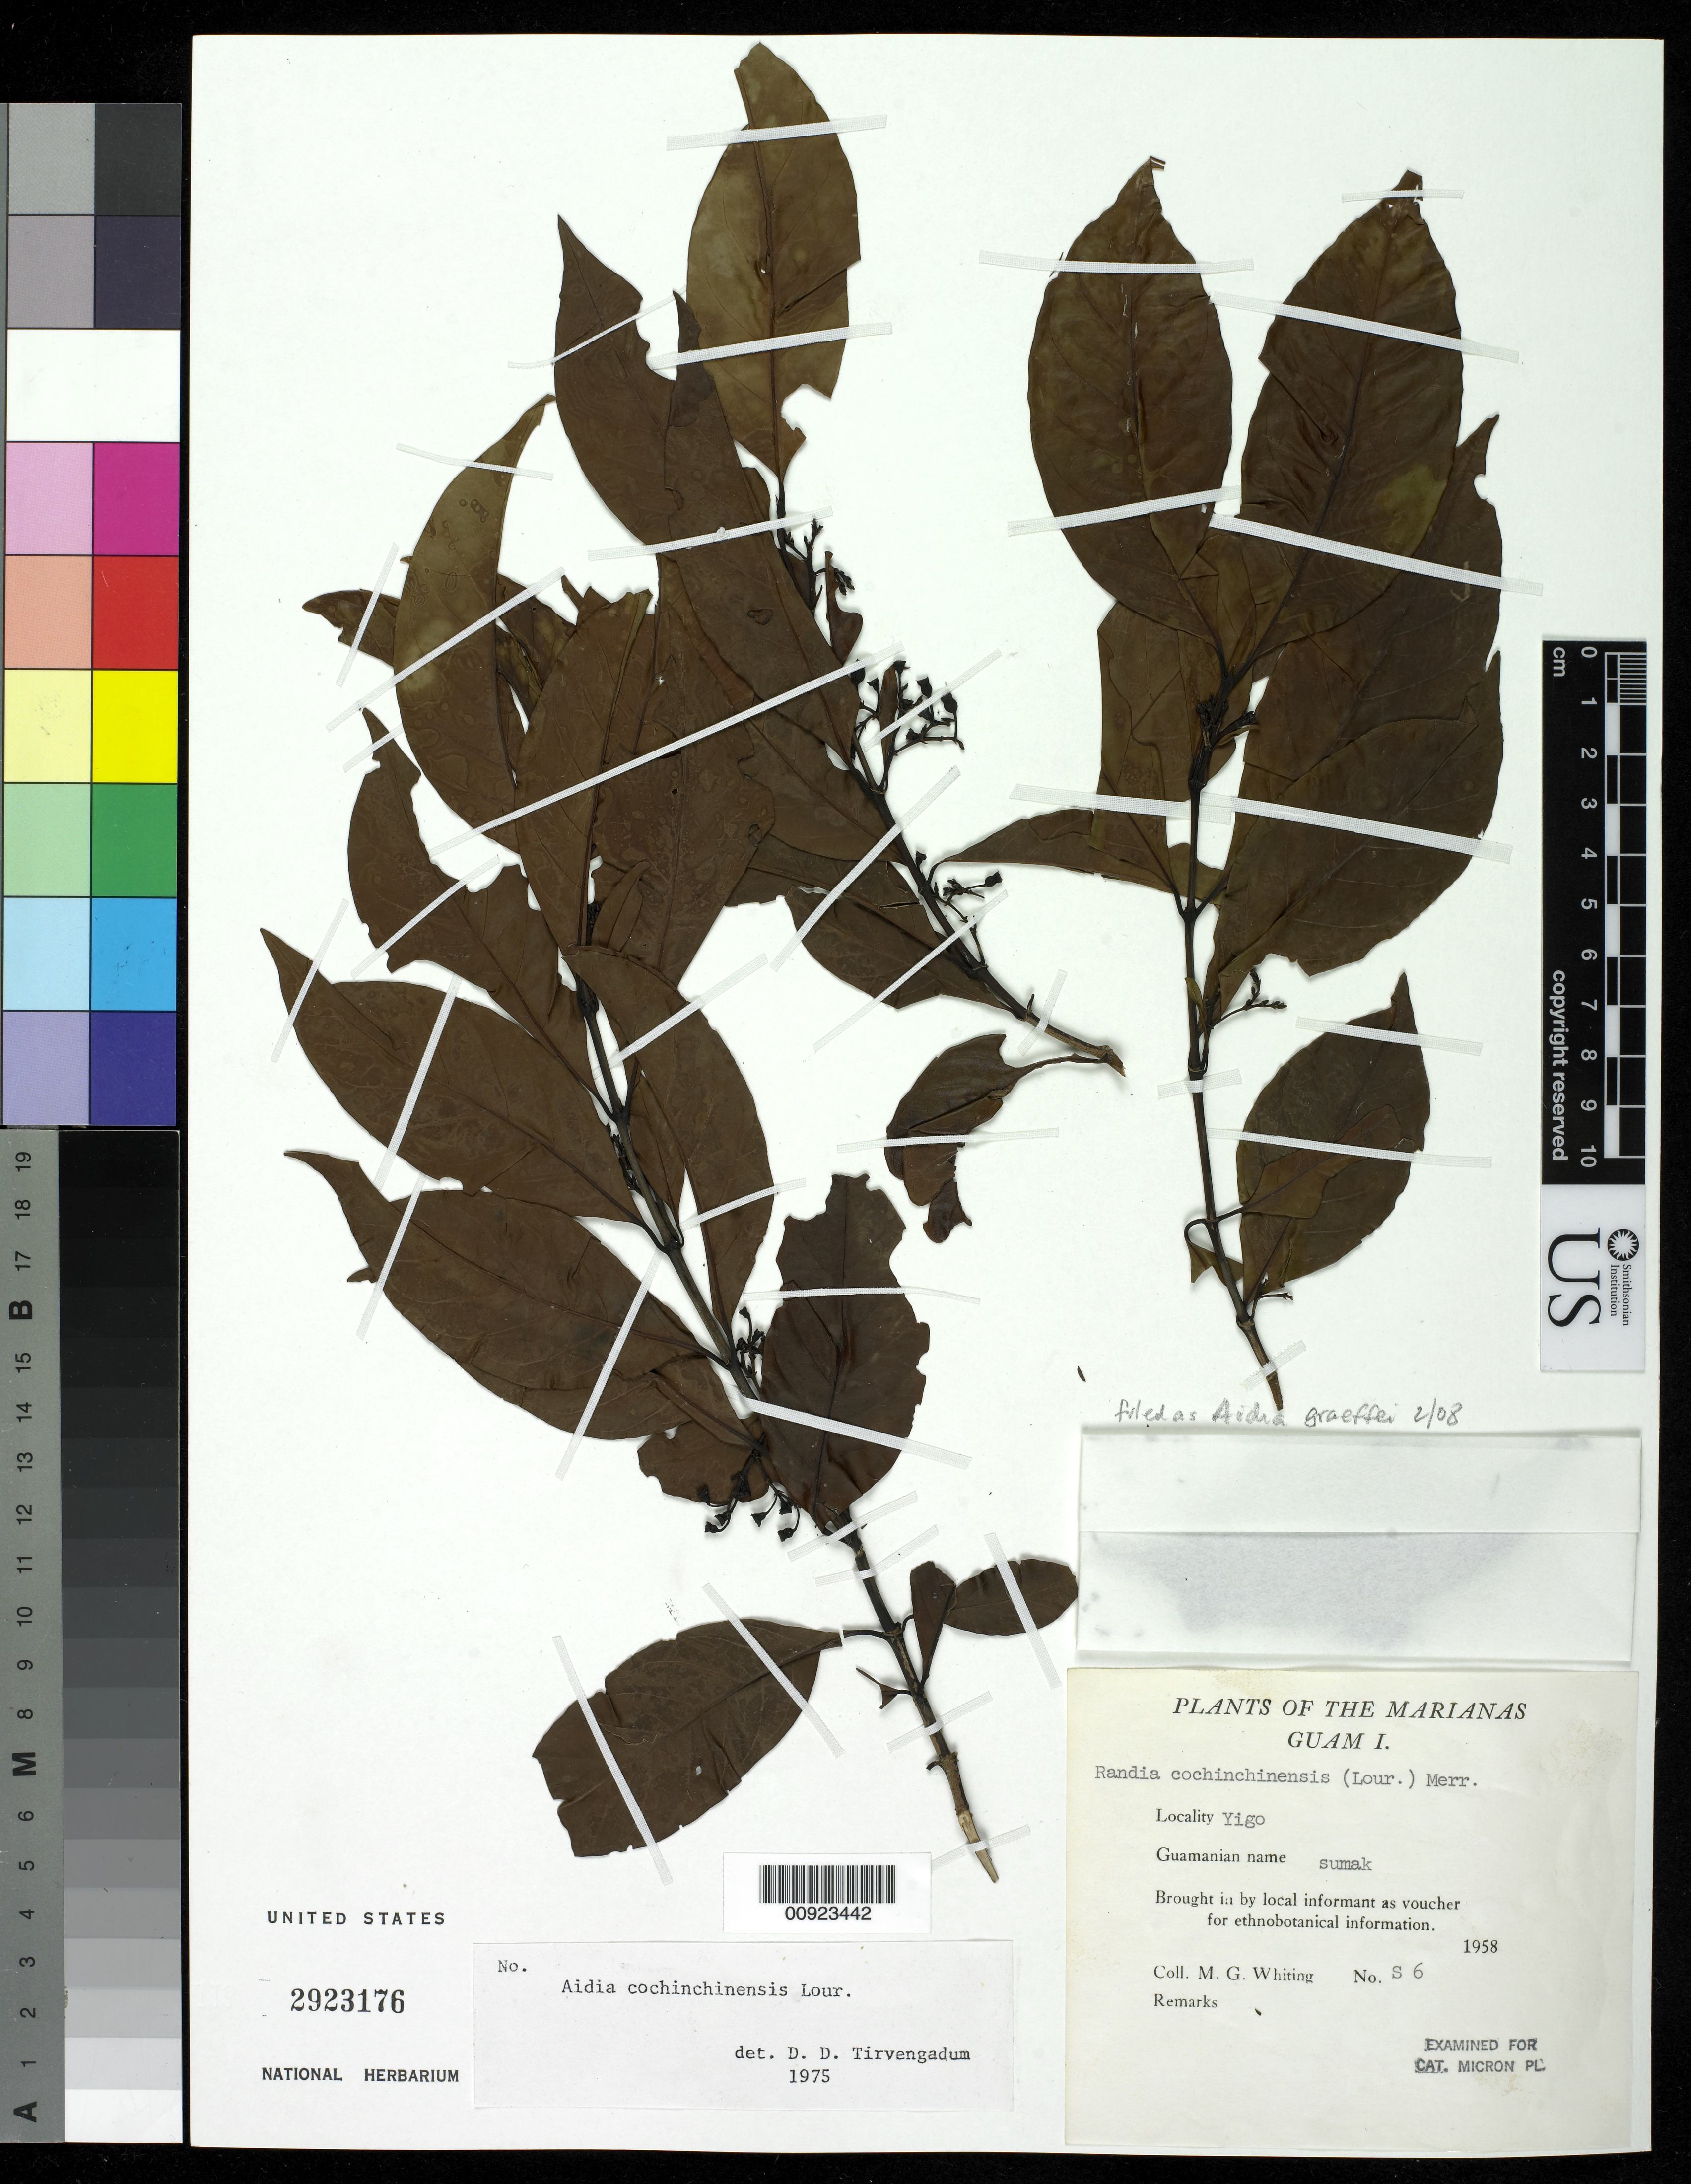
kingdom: Plantae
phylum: Tracheophyta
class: Magnoliopsida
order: Gentianales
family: Rubiaceae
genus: Aidia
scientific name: Aidia graeffei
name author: (Reinecke) Tirveng.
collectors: M. Whiting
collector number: S 6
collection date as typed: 1958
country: Guam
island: Guam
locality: Yigo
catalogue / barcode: US 2923276